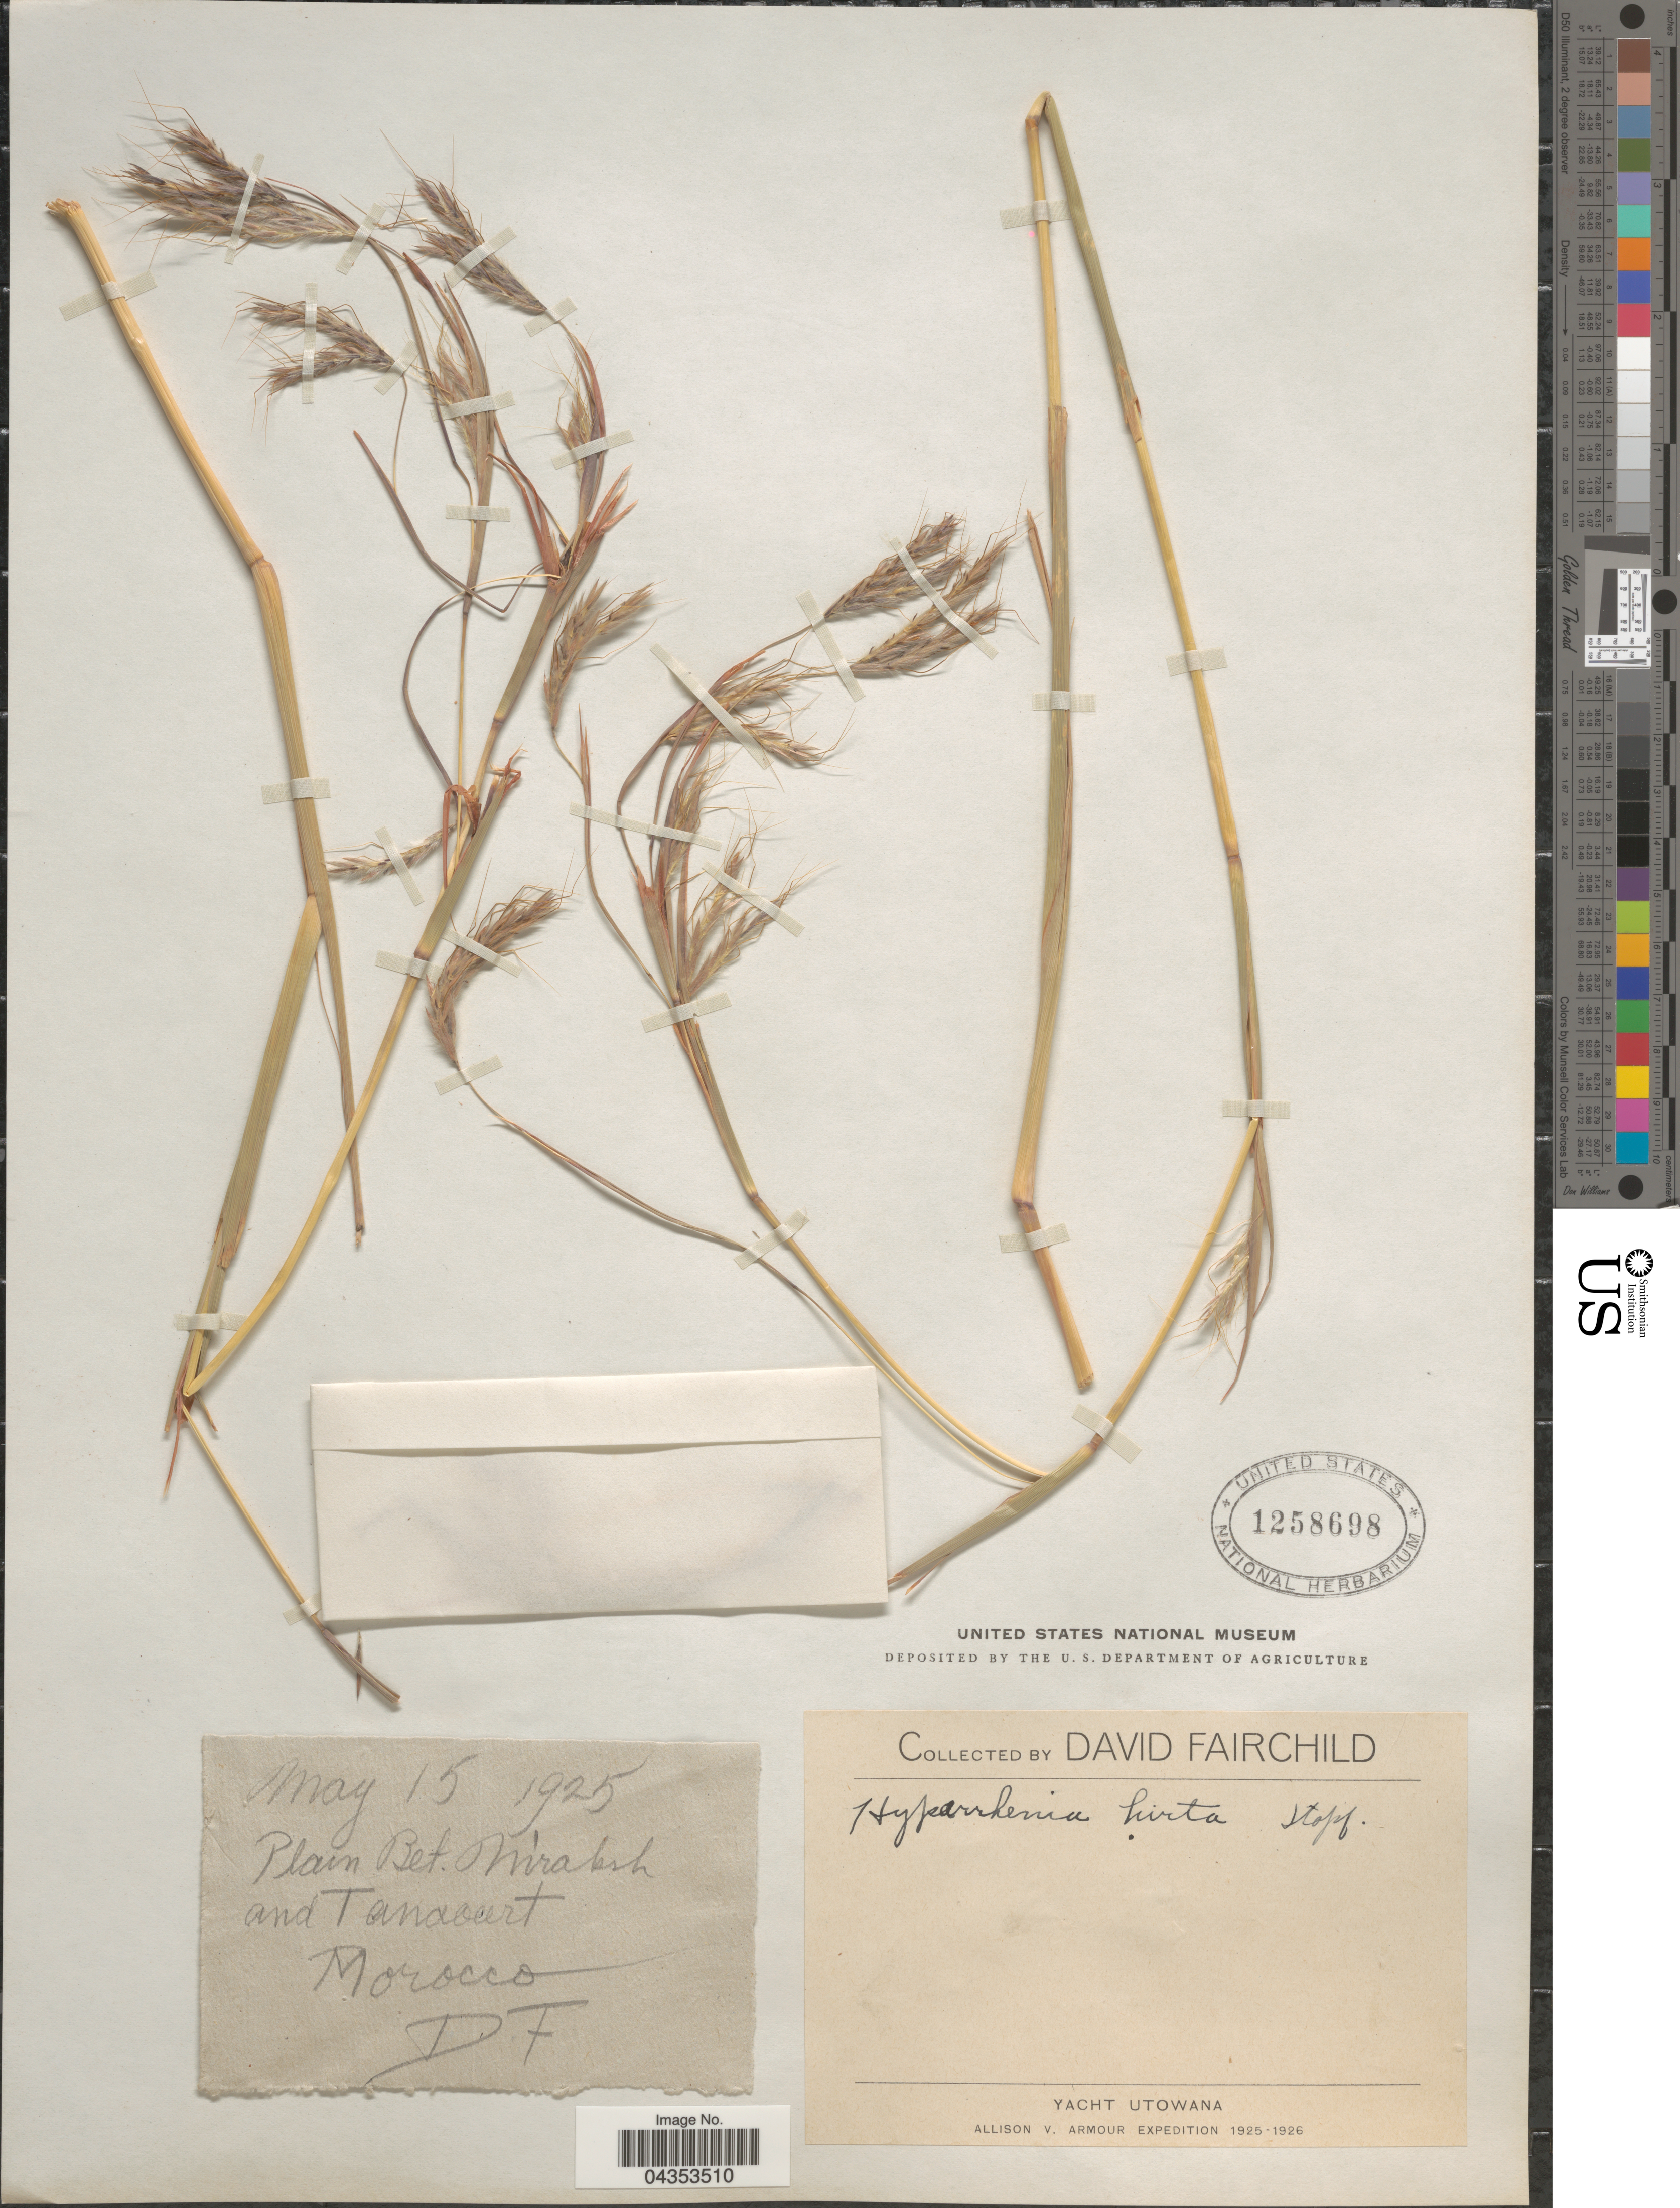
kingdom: Plantae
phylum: Tracheophyta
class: Liliopsida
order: Poales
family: Poaceae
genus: Hyparrhenia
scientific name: Hyparrhenia hirta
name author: (L.) Stapf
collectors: D. Fairchild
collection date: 1925-05-15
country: Morocco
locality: Yacht Utowana Allison V. Armour Expedition 1925-1926. Plain Bet. Miraksh and Tanaourt.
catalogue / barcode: US 1258698